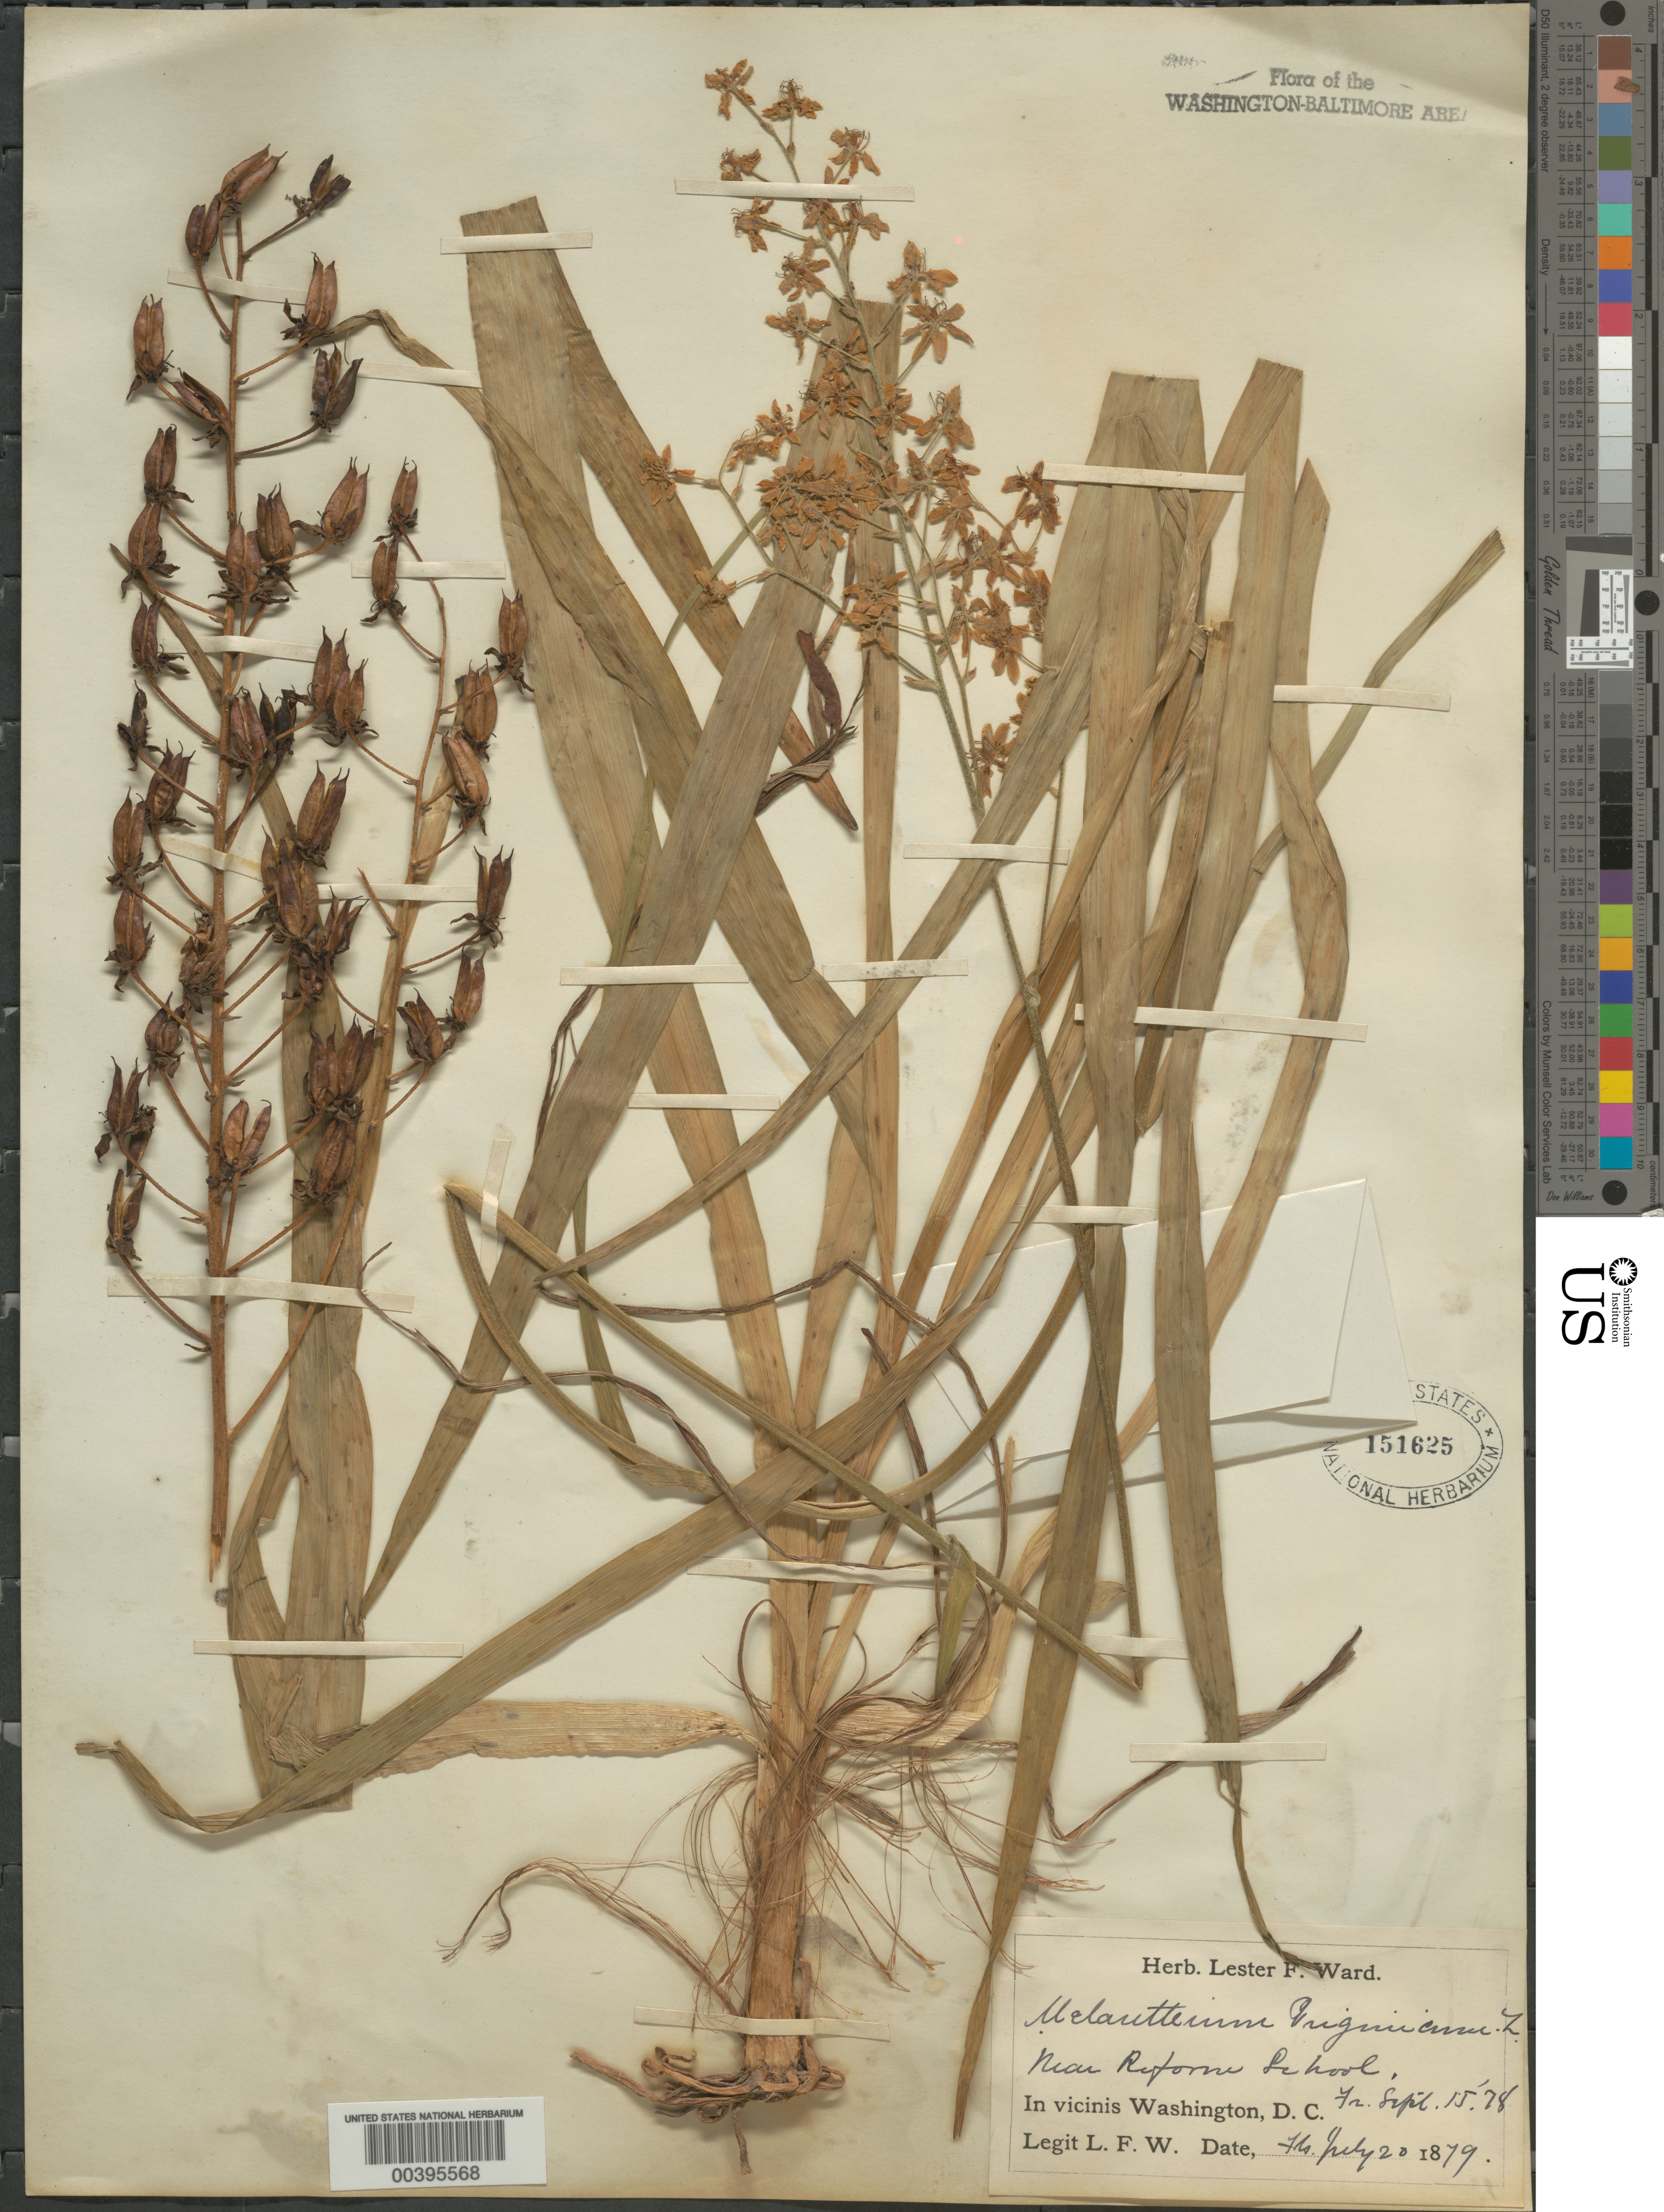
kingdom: Plantae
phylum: Tracheophyta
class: Liliopsida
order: Liliales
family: Melanthiaceae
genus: Melanthium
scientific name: Melanthium virginicum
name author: L.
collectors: L. F. Ward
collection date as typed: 15 Sep 1878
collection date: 1878-09-15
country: United States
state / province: District of Columbia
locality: Reform School vicinity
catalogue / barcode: US 151625